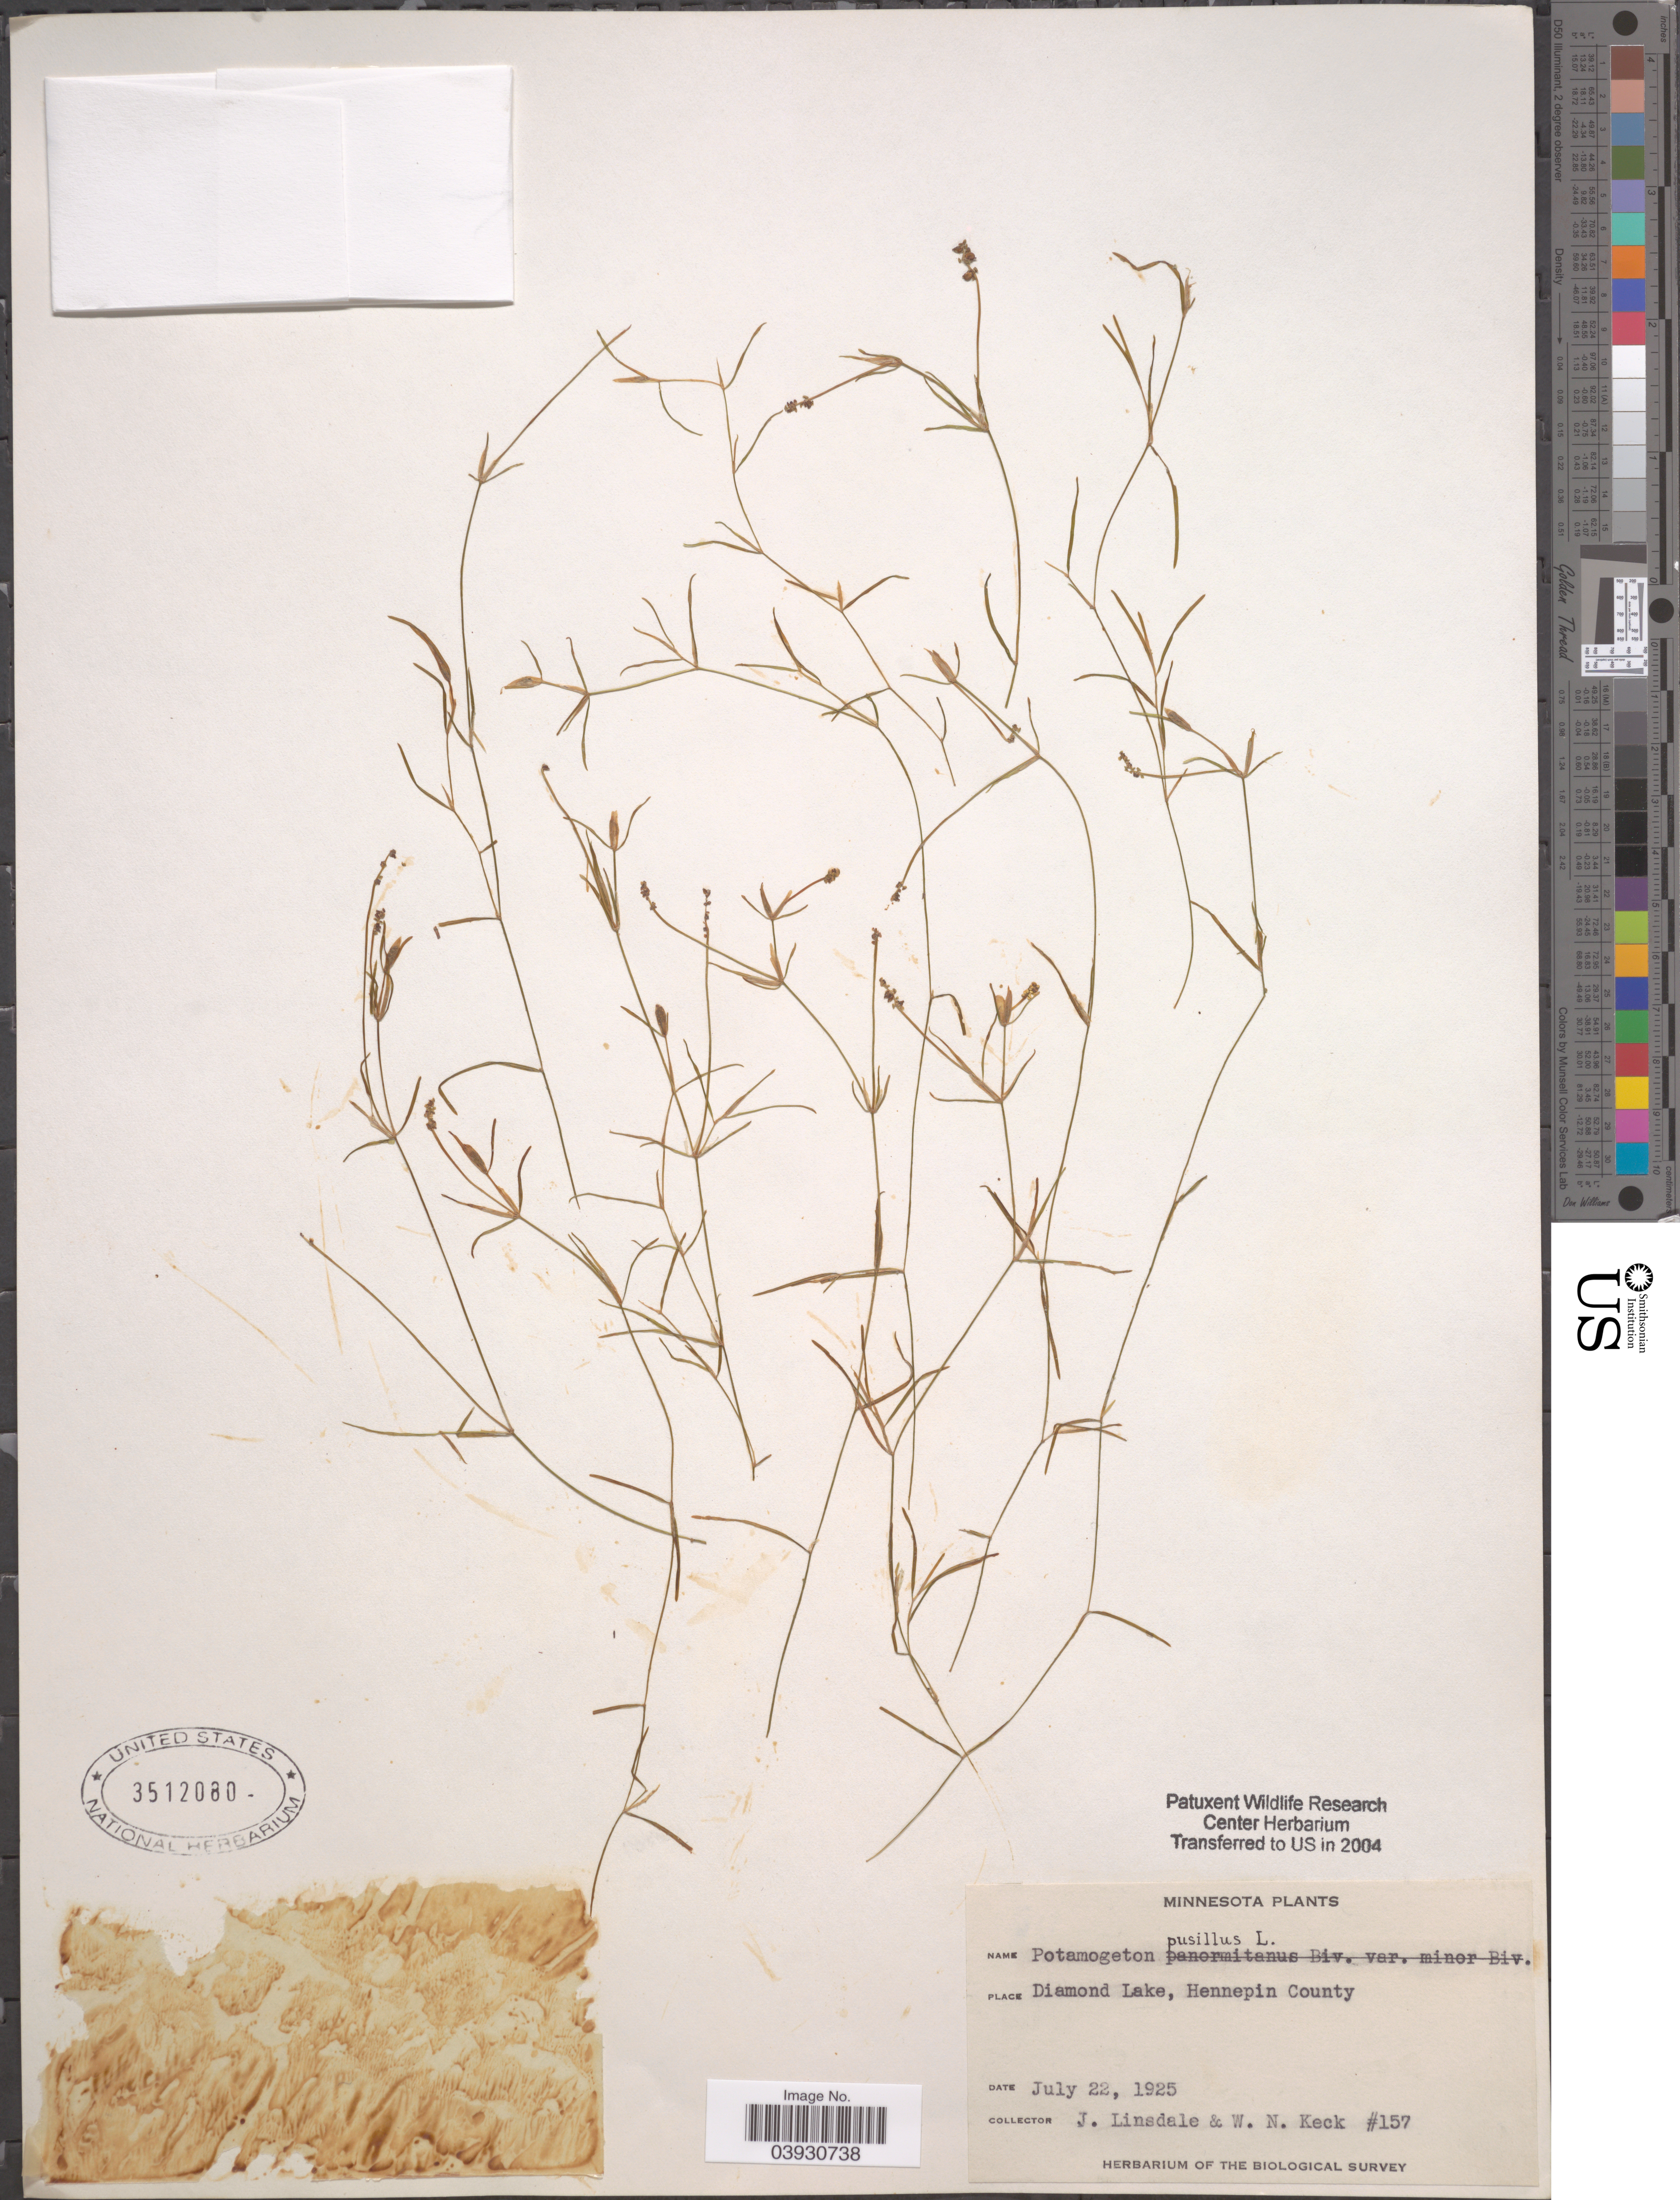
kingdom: Plantae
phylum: Tracheophyta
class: Liliopsida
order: Alismatales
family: Potamogetonaceae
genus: Potamogeton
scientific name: Potamogeton pusillus var. pusillus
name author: L.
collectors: J. Linsdale & W. Keck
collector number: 157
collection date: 1925-07-22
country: United States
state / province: Minnesota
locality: Diamond Lake, Hennepin County.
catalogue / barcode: US 3512080